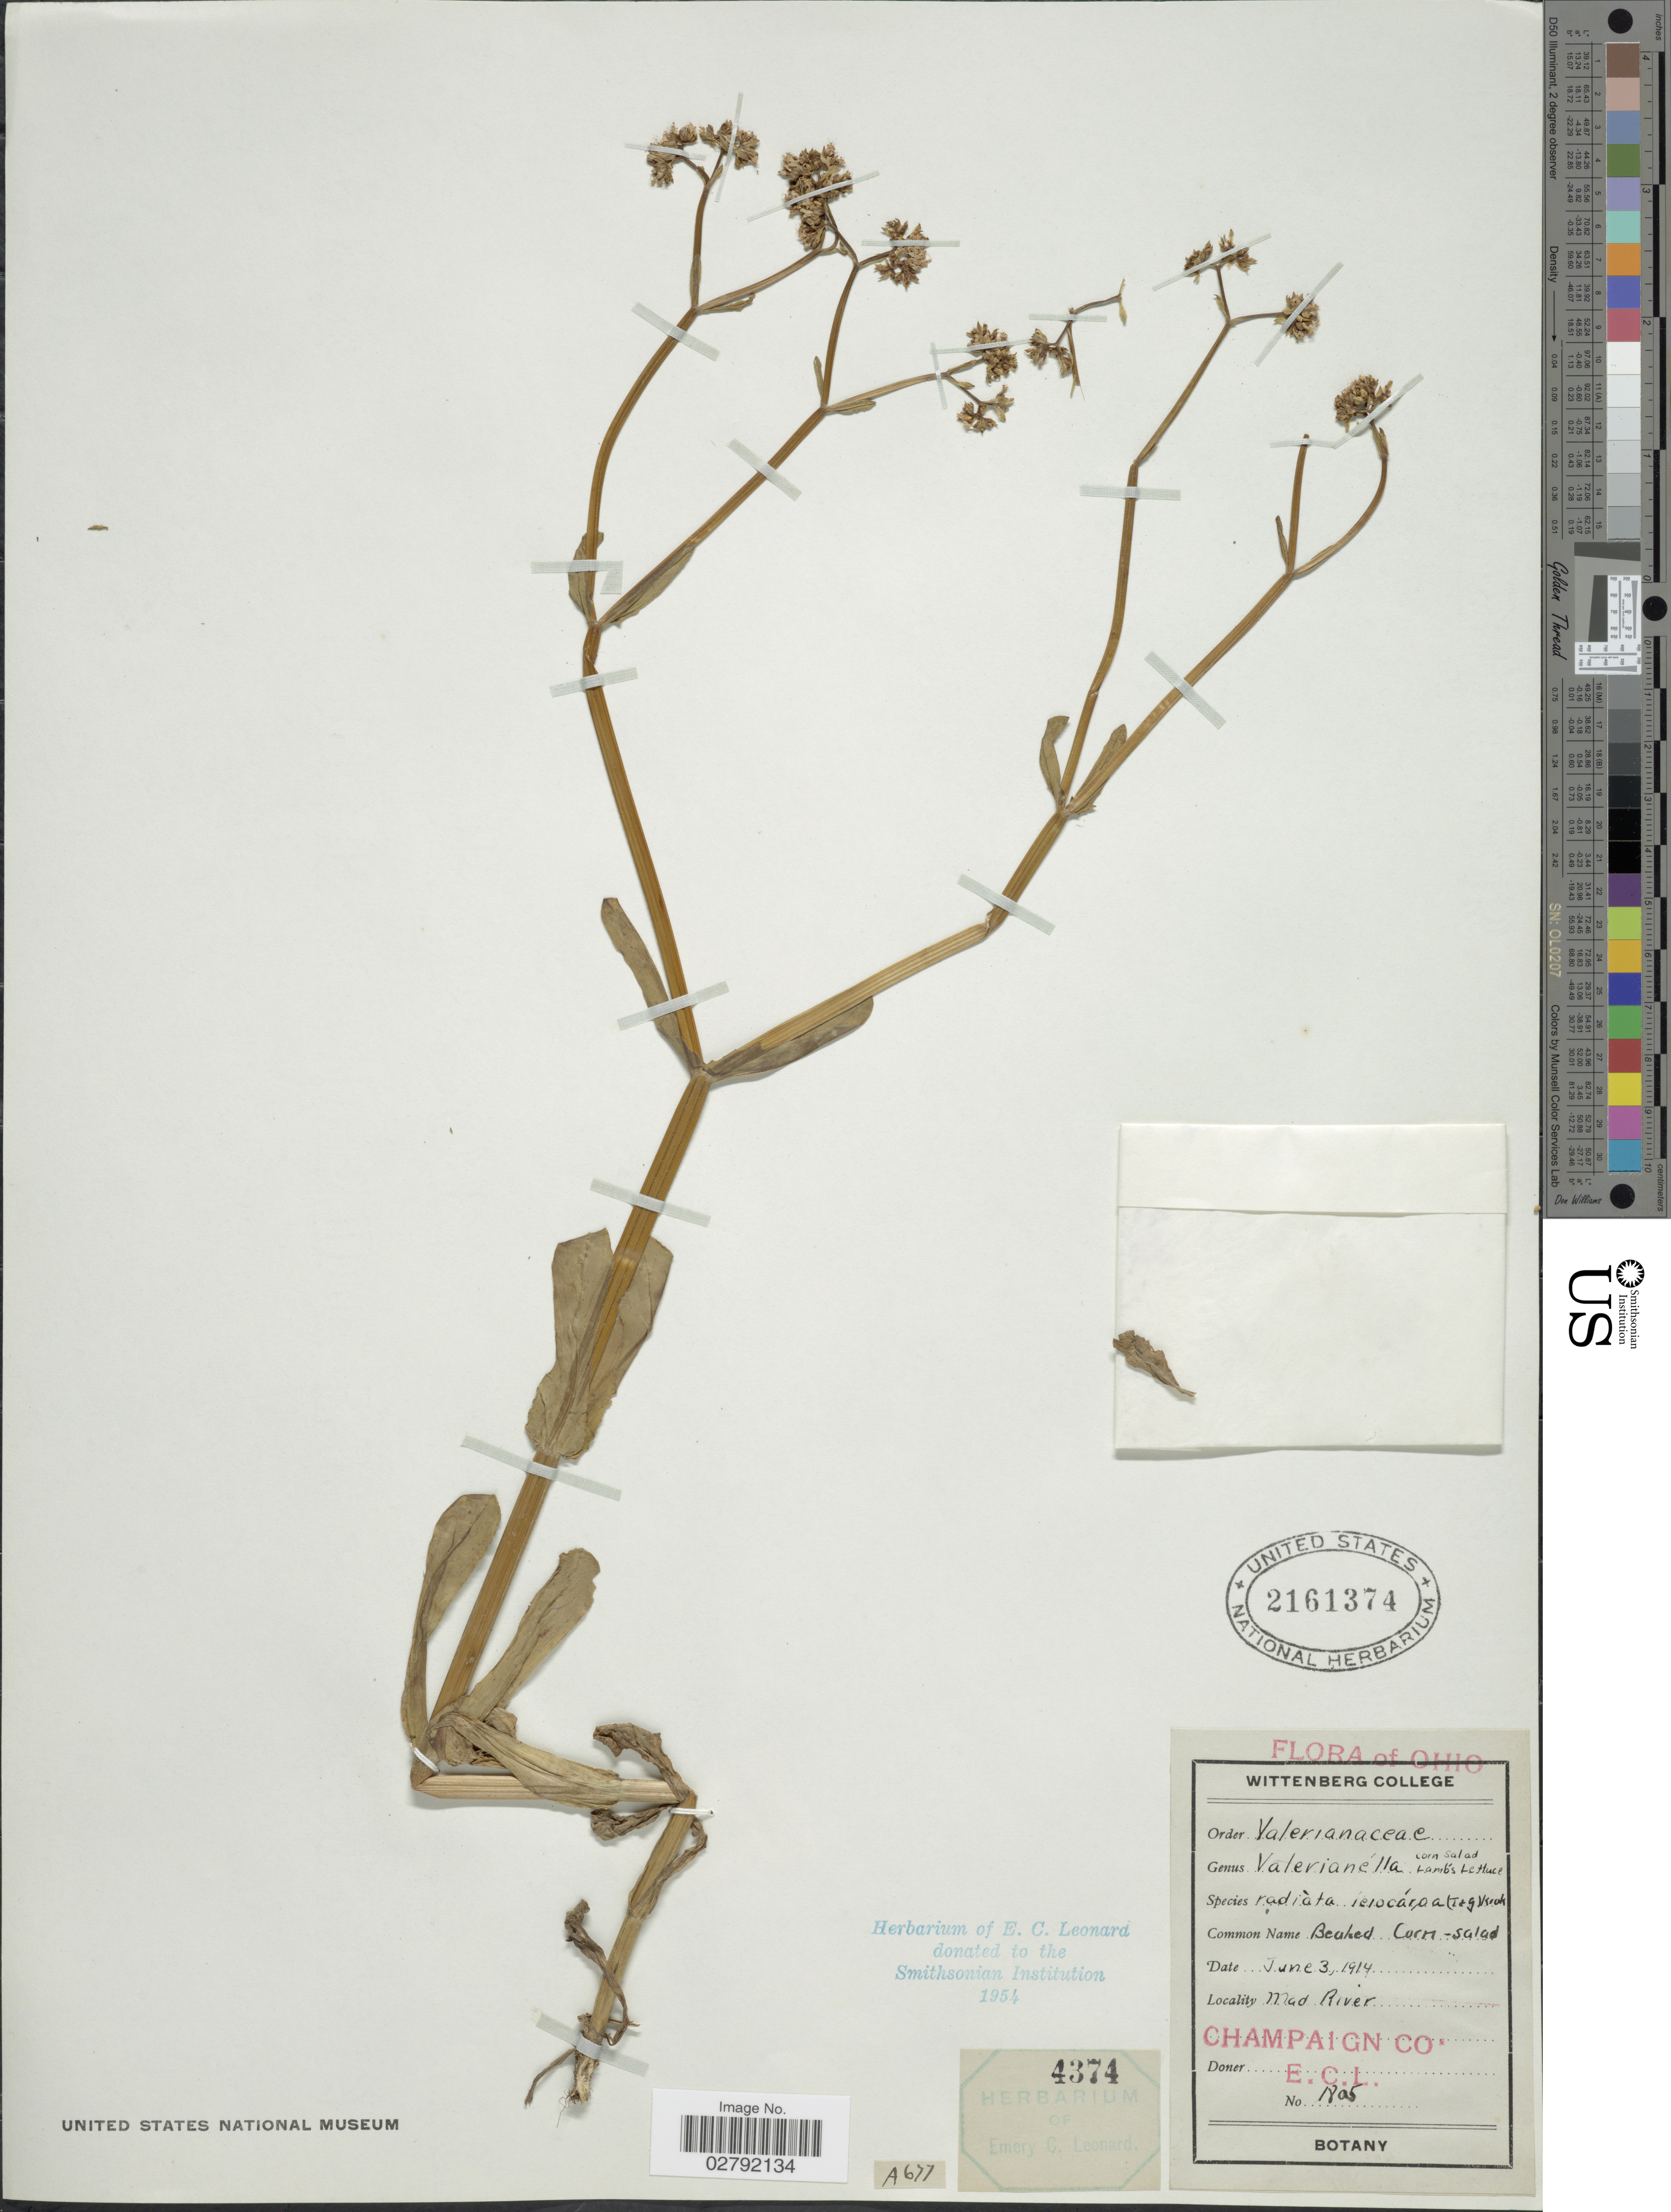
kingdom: Plantae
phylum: Tracheophyta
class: Magnoliopsida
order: Dipsacales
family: Caprifoliaceae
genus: Valerianella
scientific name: Valerianella radiata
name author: (L.) Dufr.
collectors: E. C. Leonard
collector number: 1805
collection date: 1914-06-03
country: United States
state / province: Ohio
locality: Mad River. Champaign Co.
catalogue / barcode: US 2161374